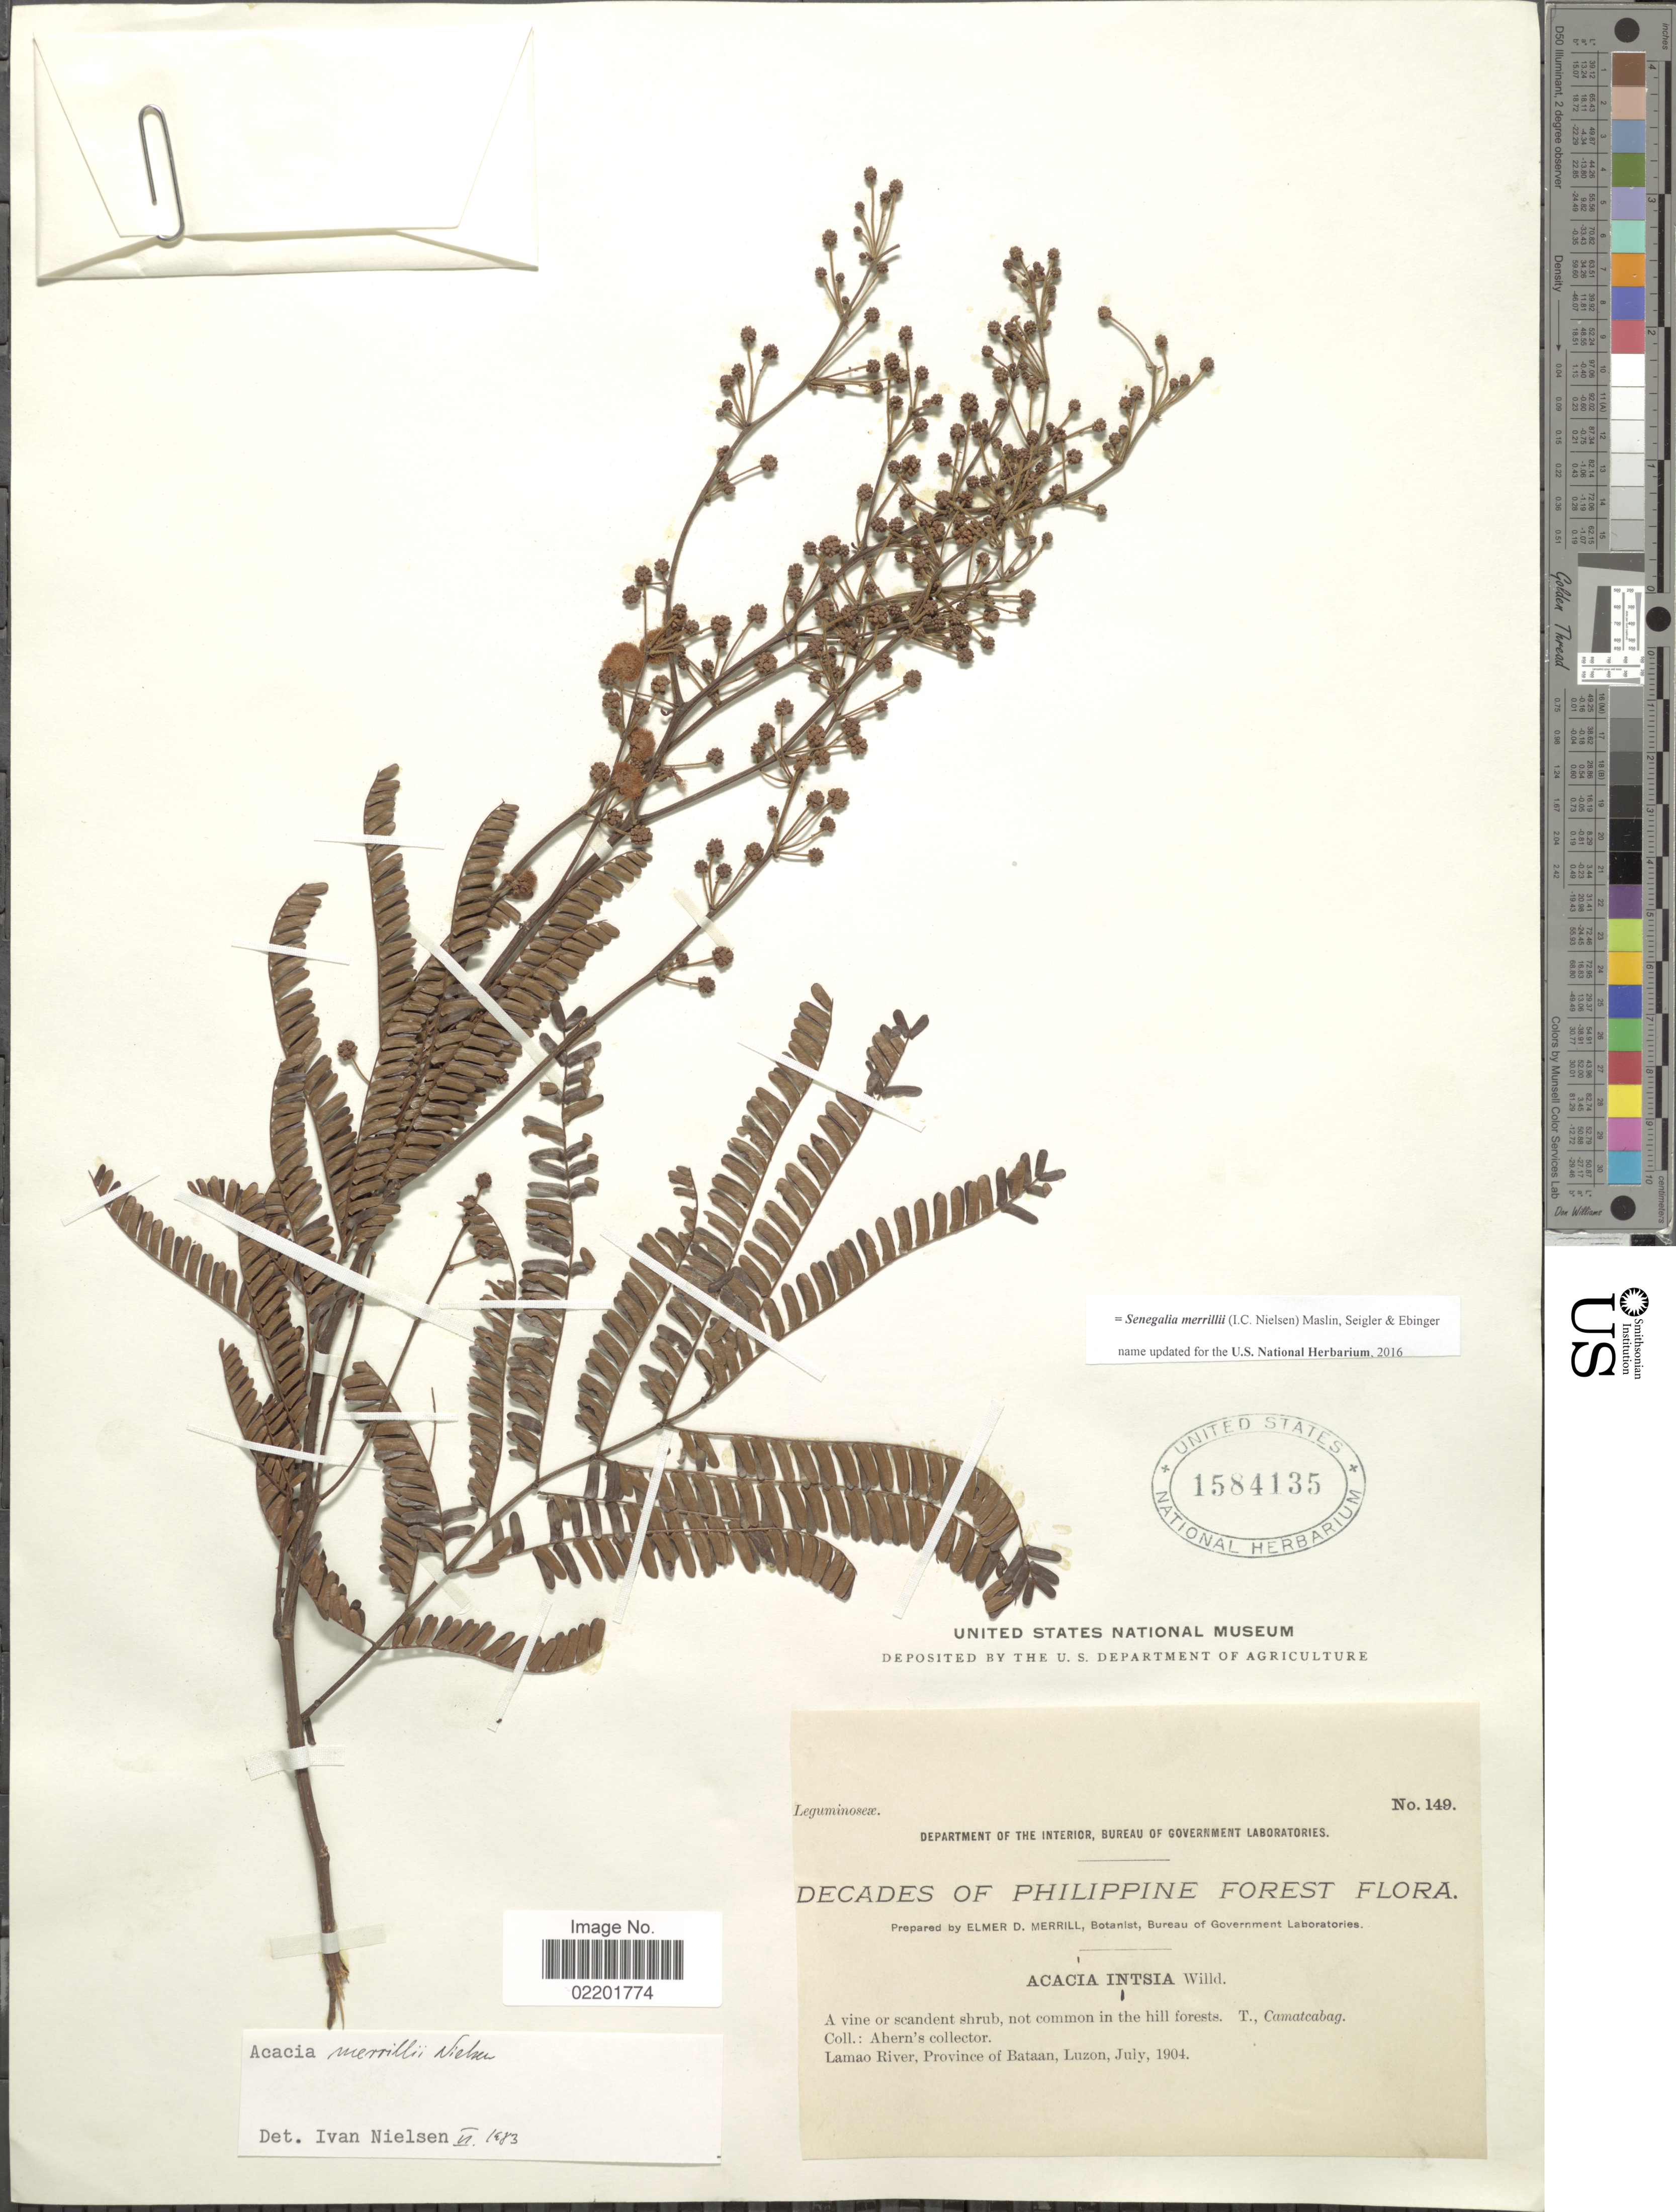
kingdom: Plantae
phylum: Tracheophyta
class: Magnoliopsida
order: Fabales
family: Fabaceae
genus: Senegalia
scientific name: Senegalia merrillii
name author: (I.C. Nielsen) Maslin et al.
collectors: Ahern's collector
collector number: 149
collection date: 1904-07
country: Philippines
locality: Lamao River, Province of Bataan, Luzon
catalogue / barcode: US 1584135